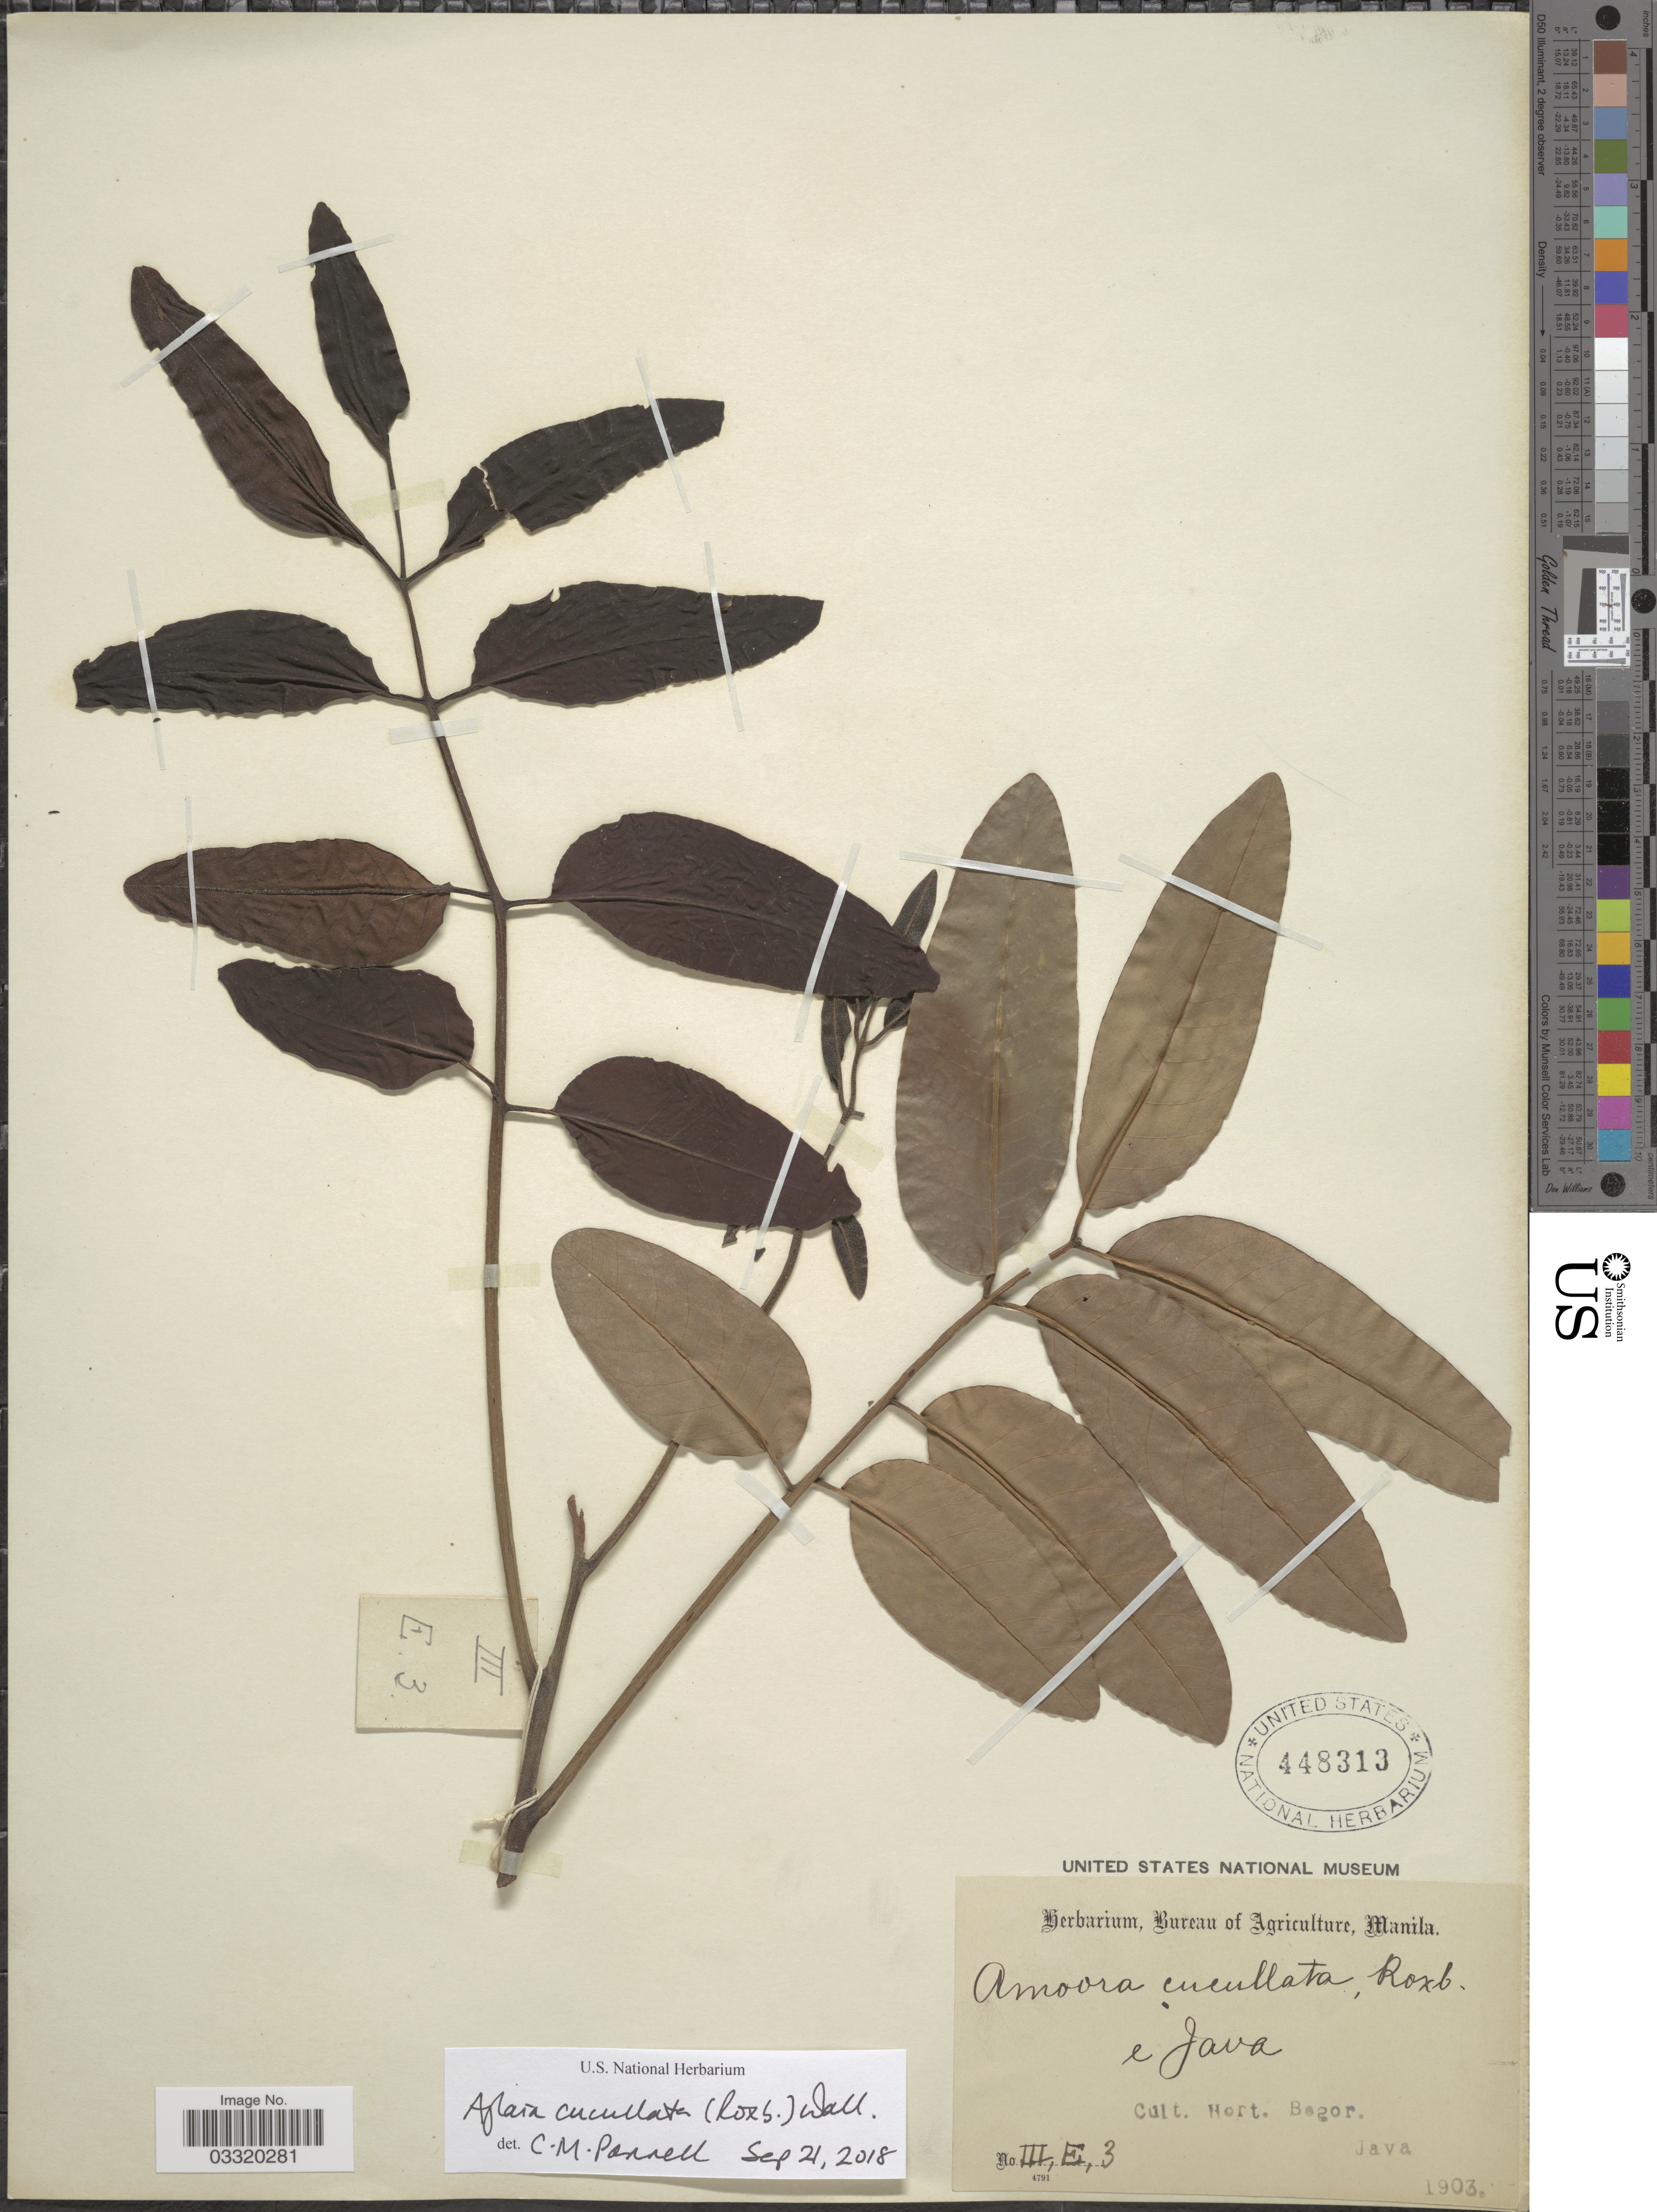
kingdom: Plantae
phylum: Tracheophyta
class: Magnoliopsida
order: Sapindales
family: Meliaceae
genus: Aglaia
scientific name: Aglaia cucullata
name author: (Roxb.) Pellegrin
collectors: Ex herb. Bureau of Agriculture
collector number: III, E, 3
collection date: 1903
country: Indonesia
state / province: Java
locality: Hort. Bogor.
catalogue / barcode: US 448313